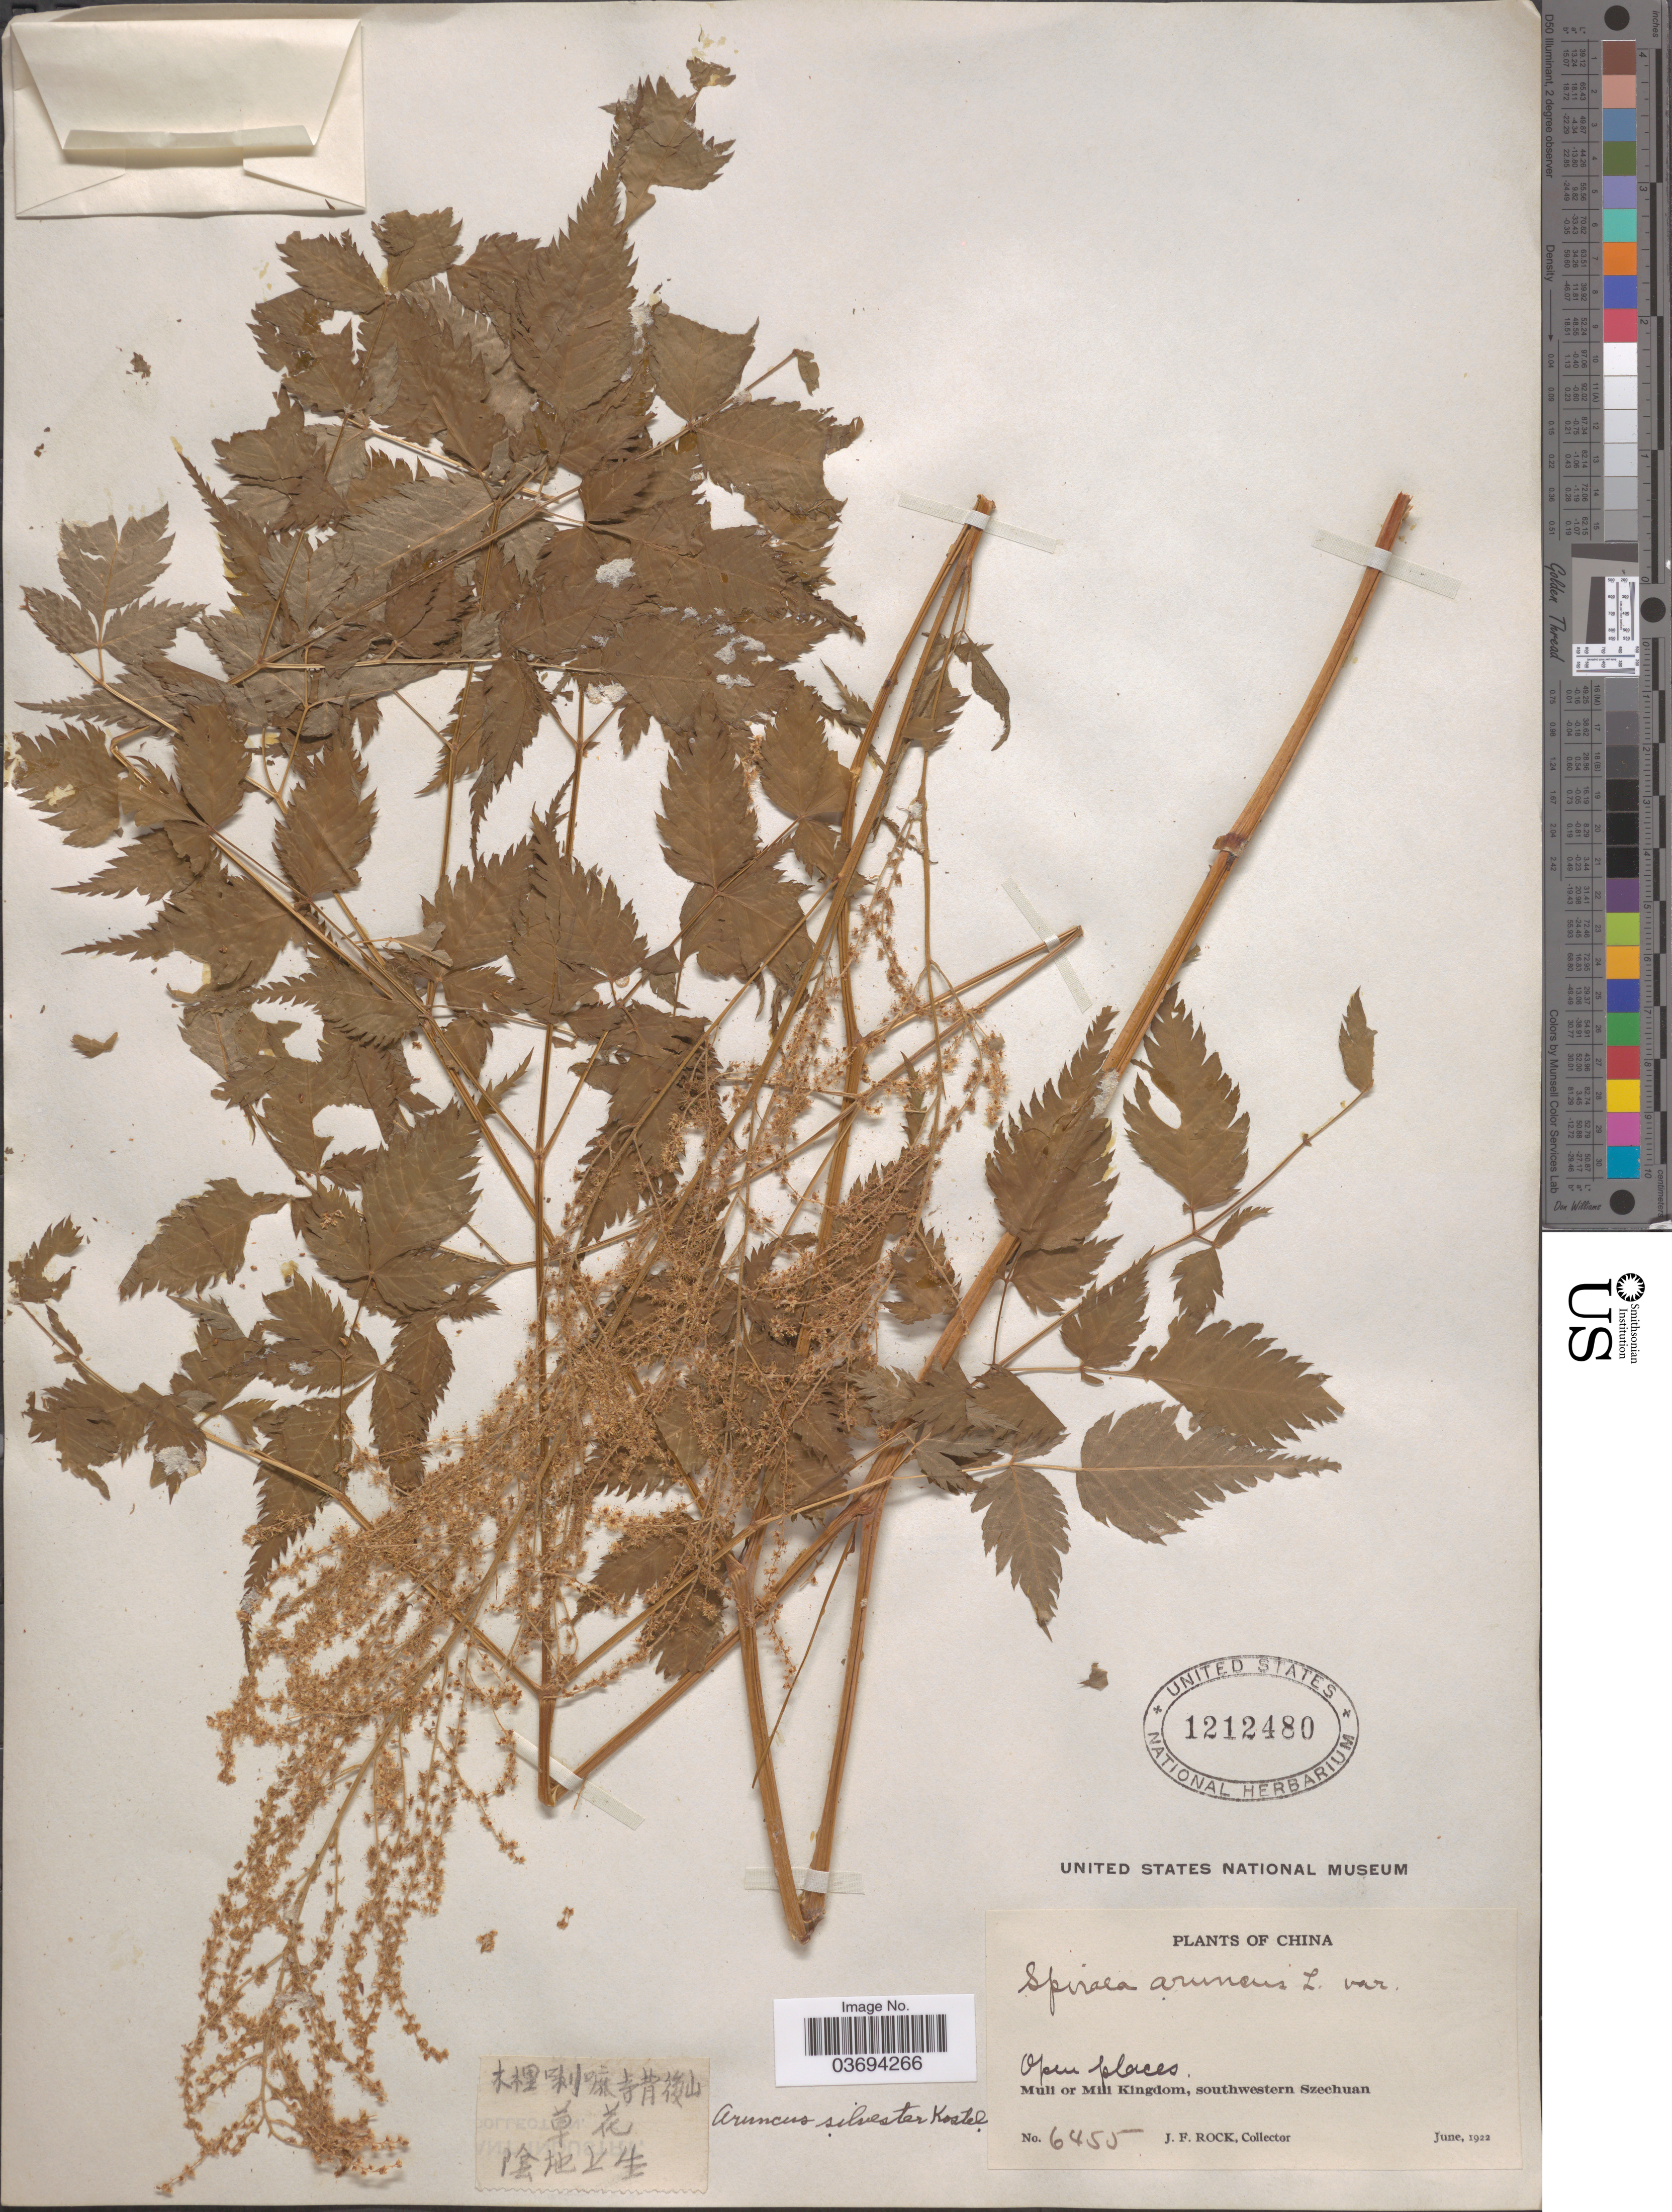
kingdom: Plantae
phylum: Tracheophyta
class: Magnoliopsida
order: Rosales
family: Rosaceae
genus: Aruncus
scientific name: Aruncus sylvester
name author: Kostel. ex Maxim.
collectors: J. Rock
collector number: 6455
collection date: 1922-06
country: China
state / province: Sichuan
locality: Muli or Mili Kingdom, southwestern Szechuan.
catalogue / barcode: US 1212480